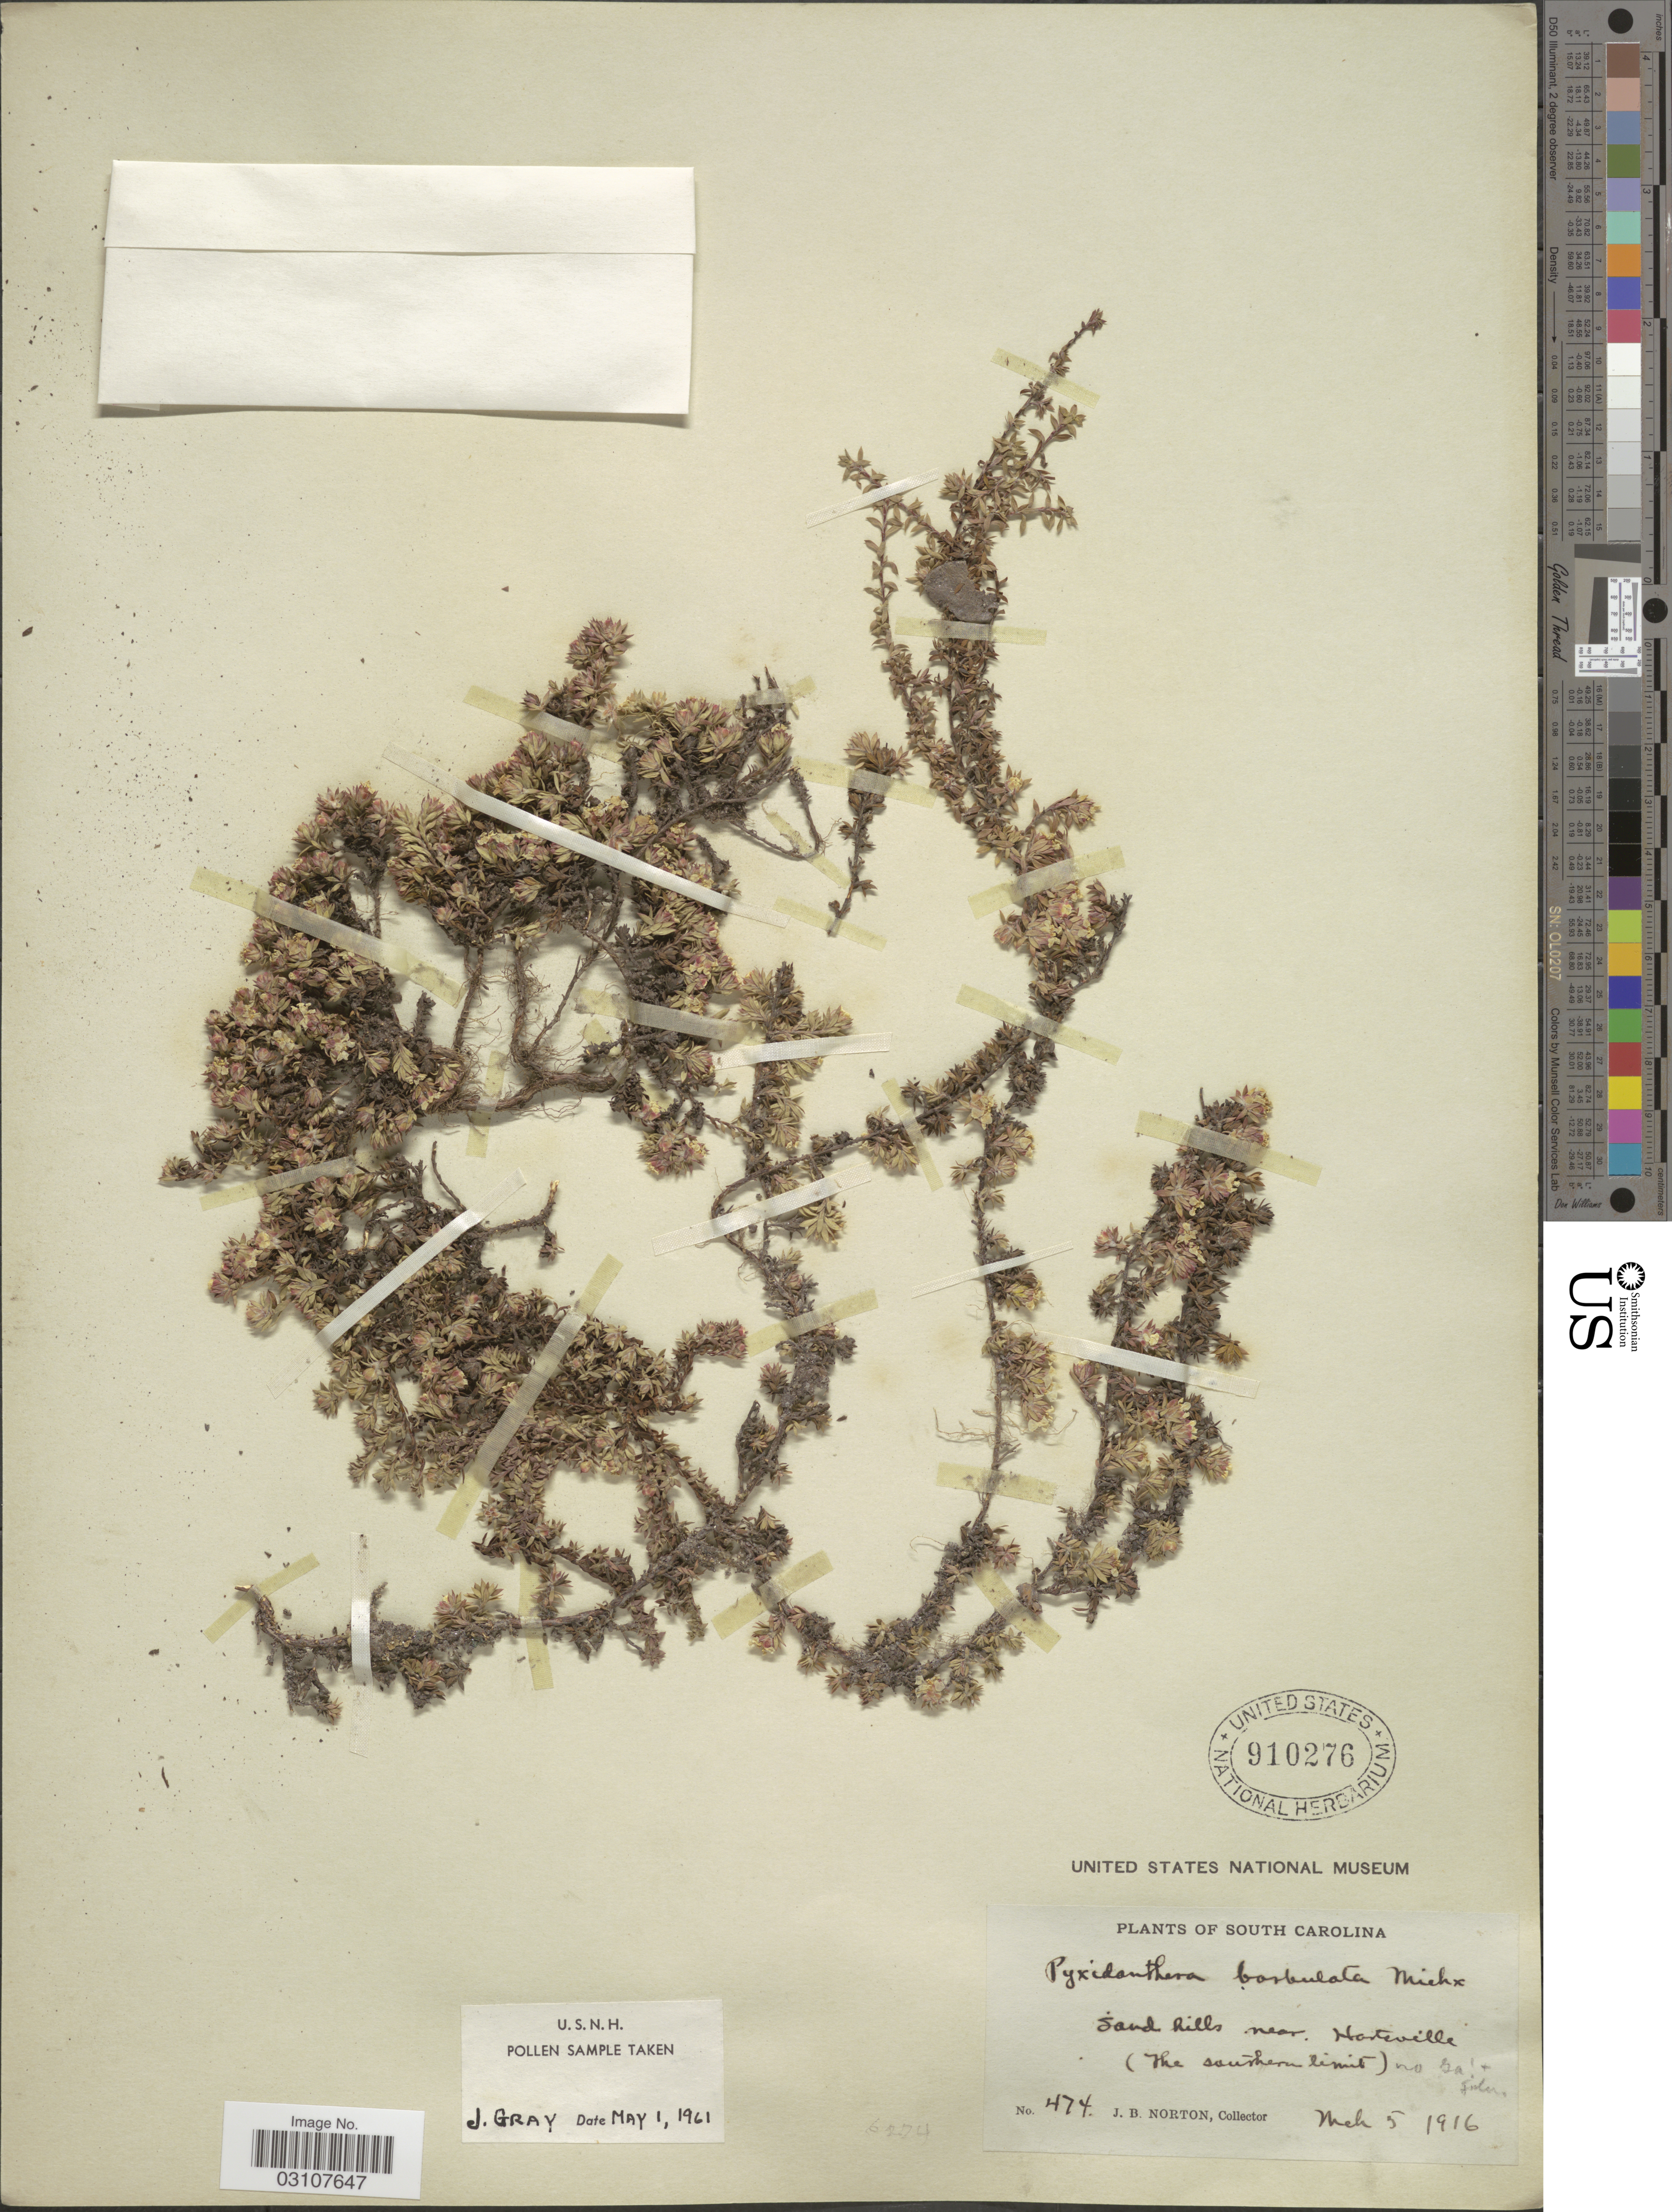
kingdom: Plantae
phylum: Tracheophyta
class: Magnoliopsida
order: Ericales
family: Diapensiaceae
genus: Pyxidanthera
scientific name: Pyxidanthera barbulata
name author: Michx.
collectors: J. Norton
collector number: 474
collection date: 1916-03-05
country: United States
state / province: South Carolina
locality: Sand hills near Hartsville (The southern limit).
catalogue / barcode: US 910276